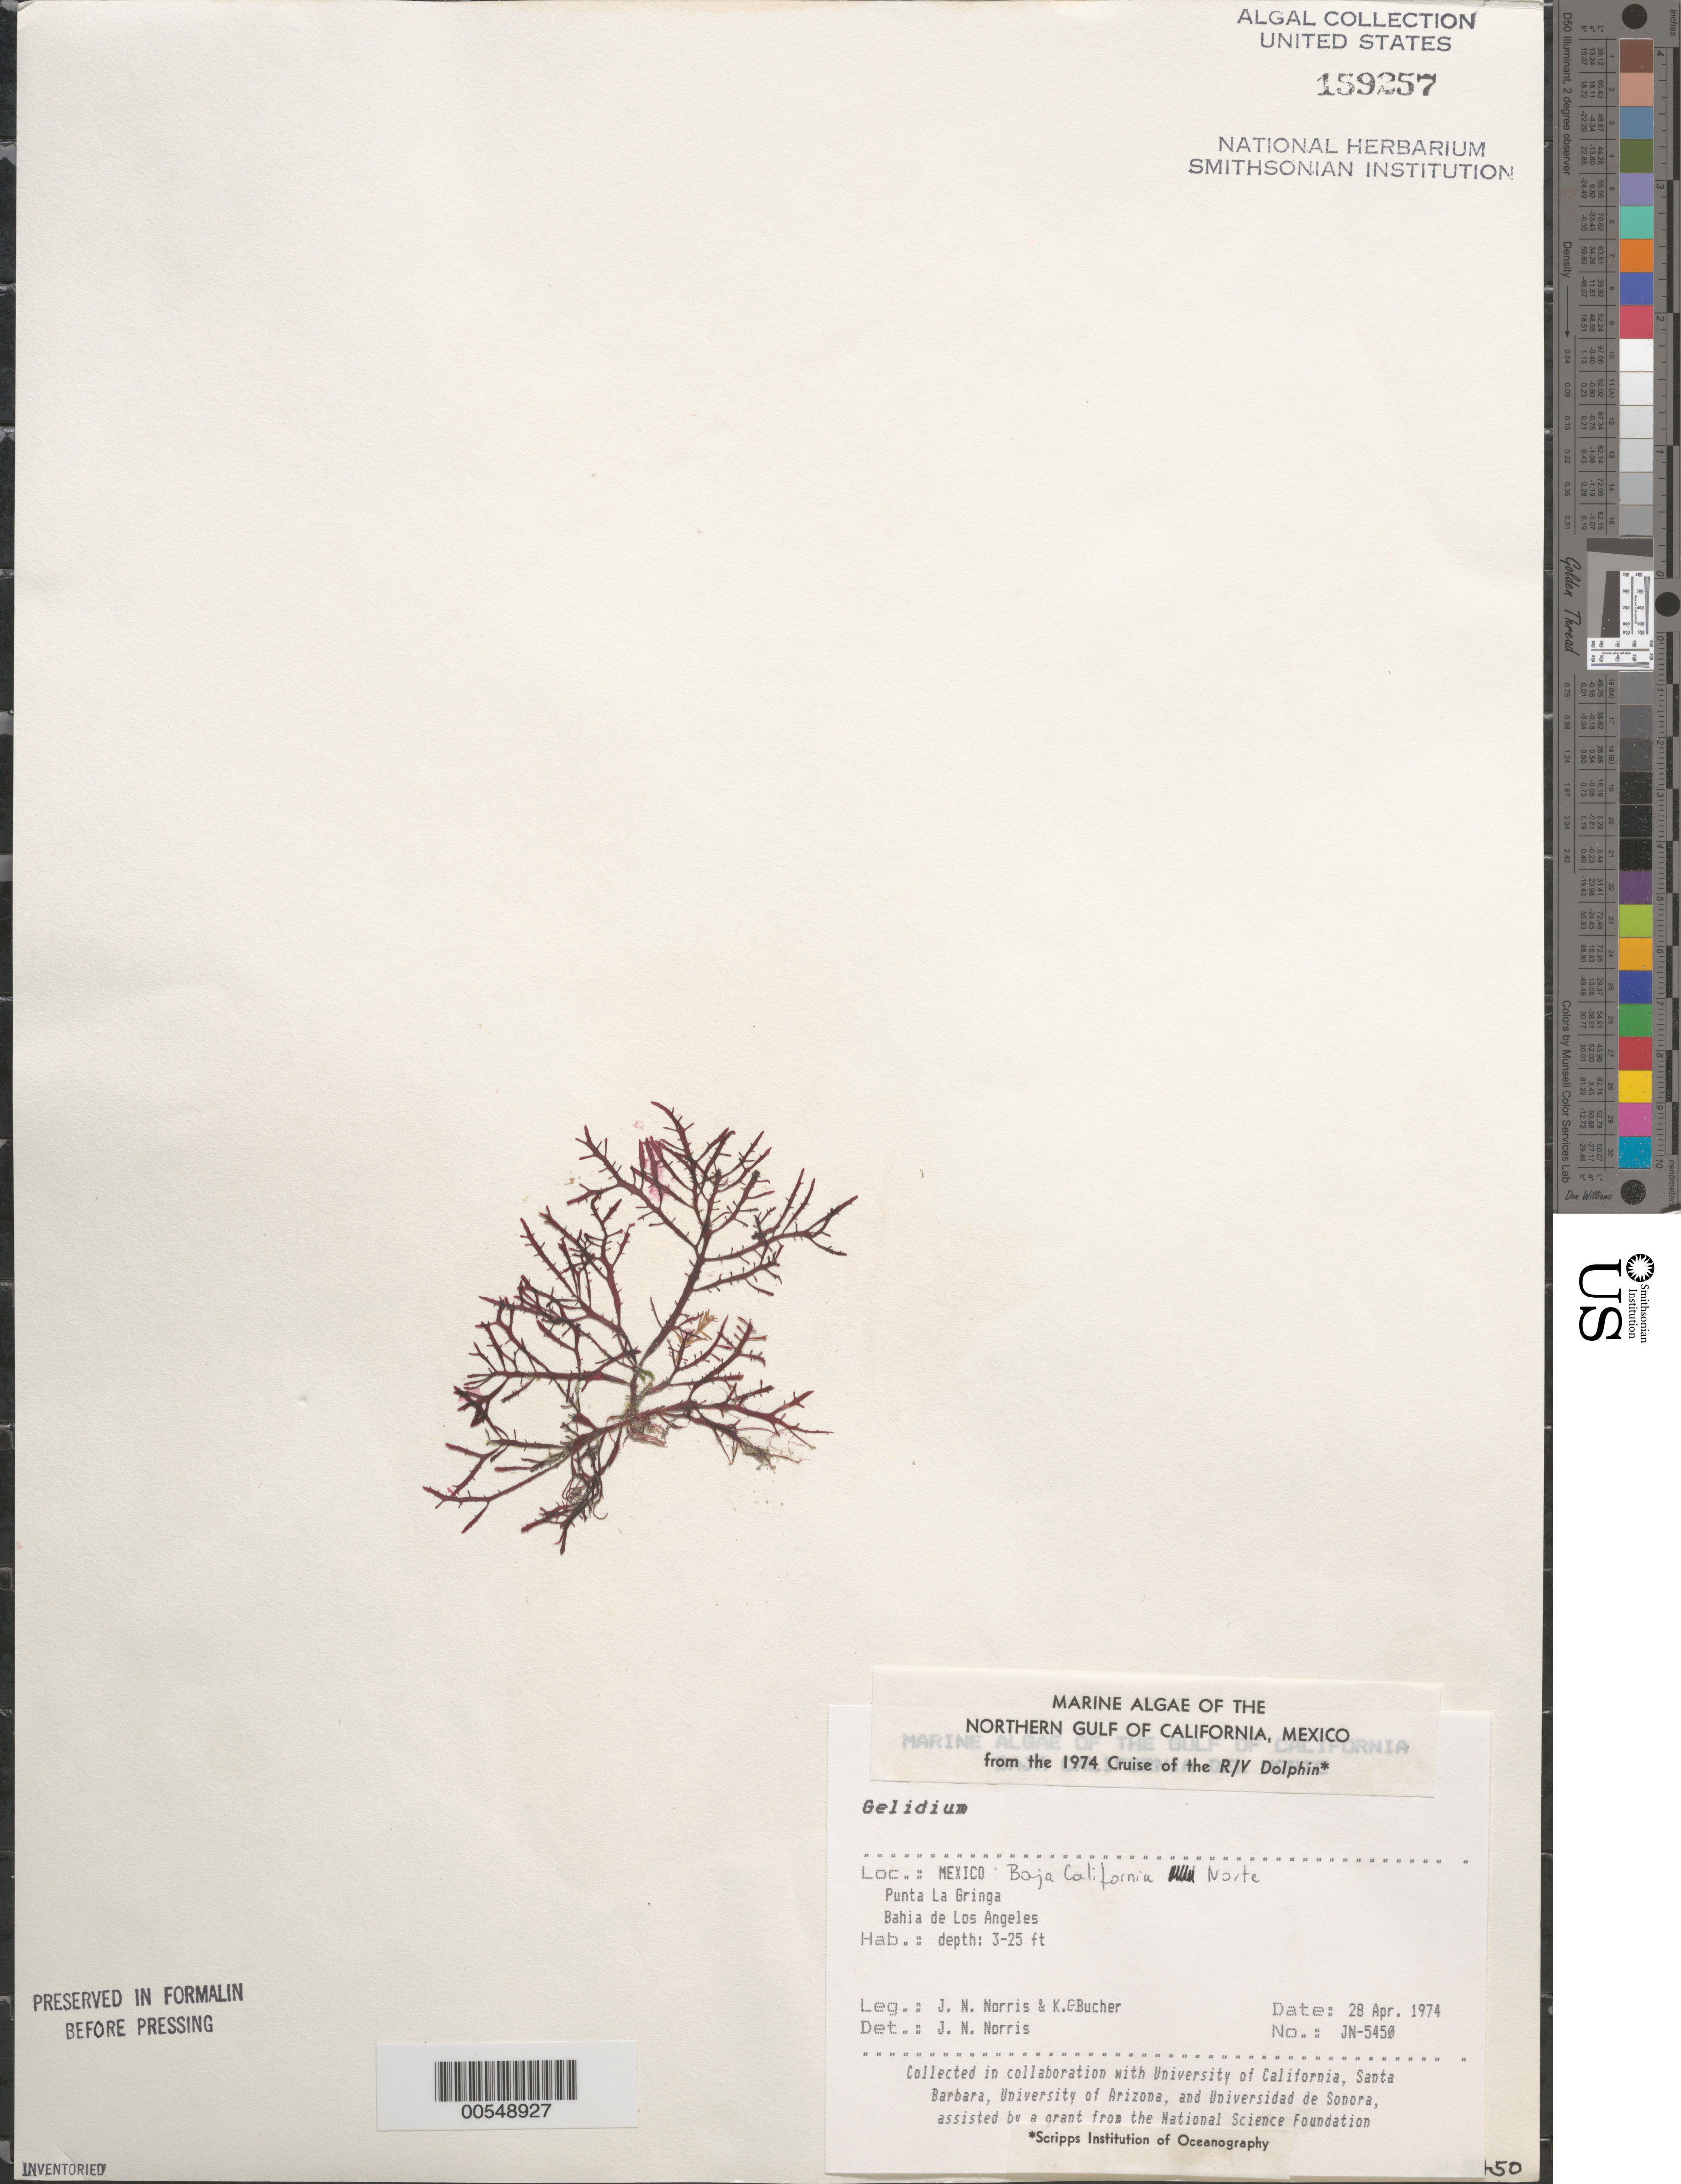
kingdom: Plantae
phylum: Rhodophyta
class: Florideophyceae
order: Gelidiales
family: Gelidiaceae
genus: Gelidium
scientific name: Gelidium sp.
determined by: Norris, James N.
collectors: J. N. Norris & K. E. Bucher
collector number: JN-5450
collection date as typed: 28 Apr 1974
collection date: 1974-04-28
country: Mexico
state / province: Baja California Norte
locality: Punta La Gringa, Bahia de los Angeles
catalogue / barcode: US 159257